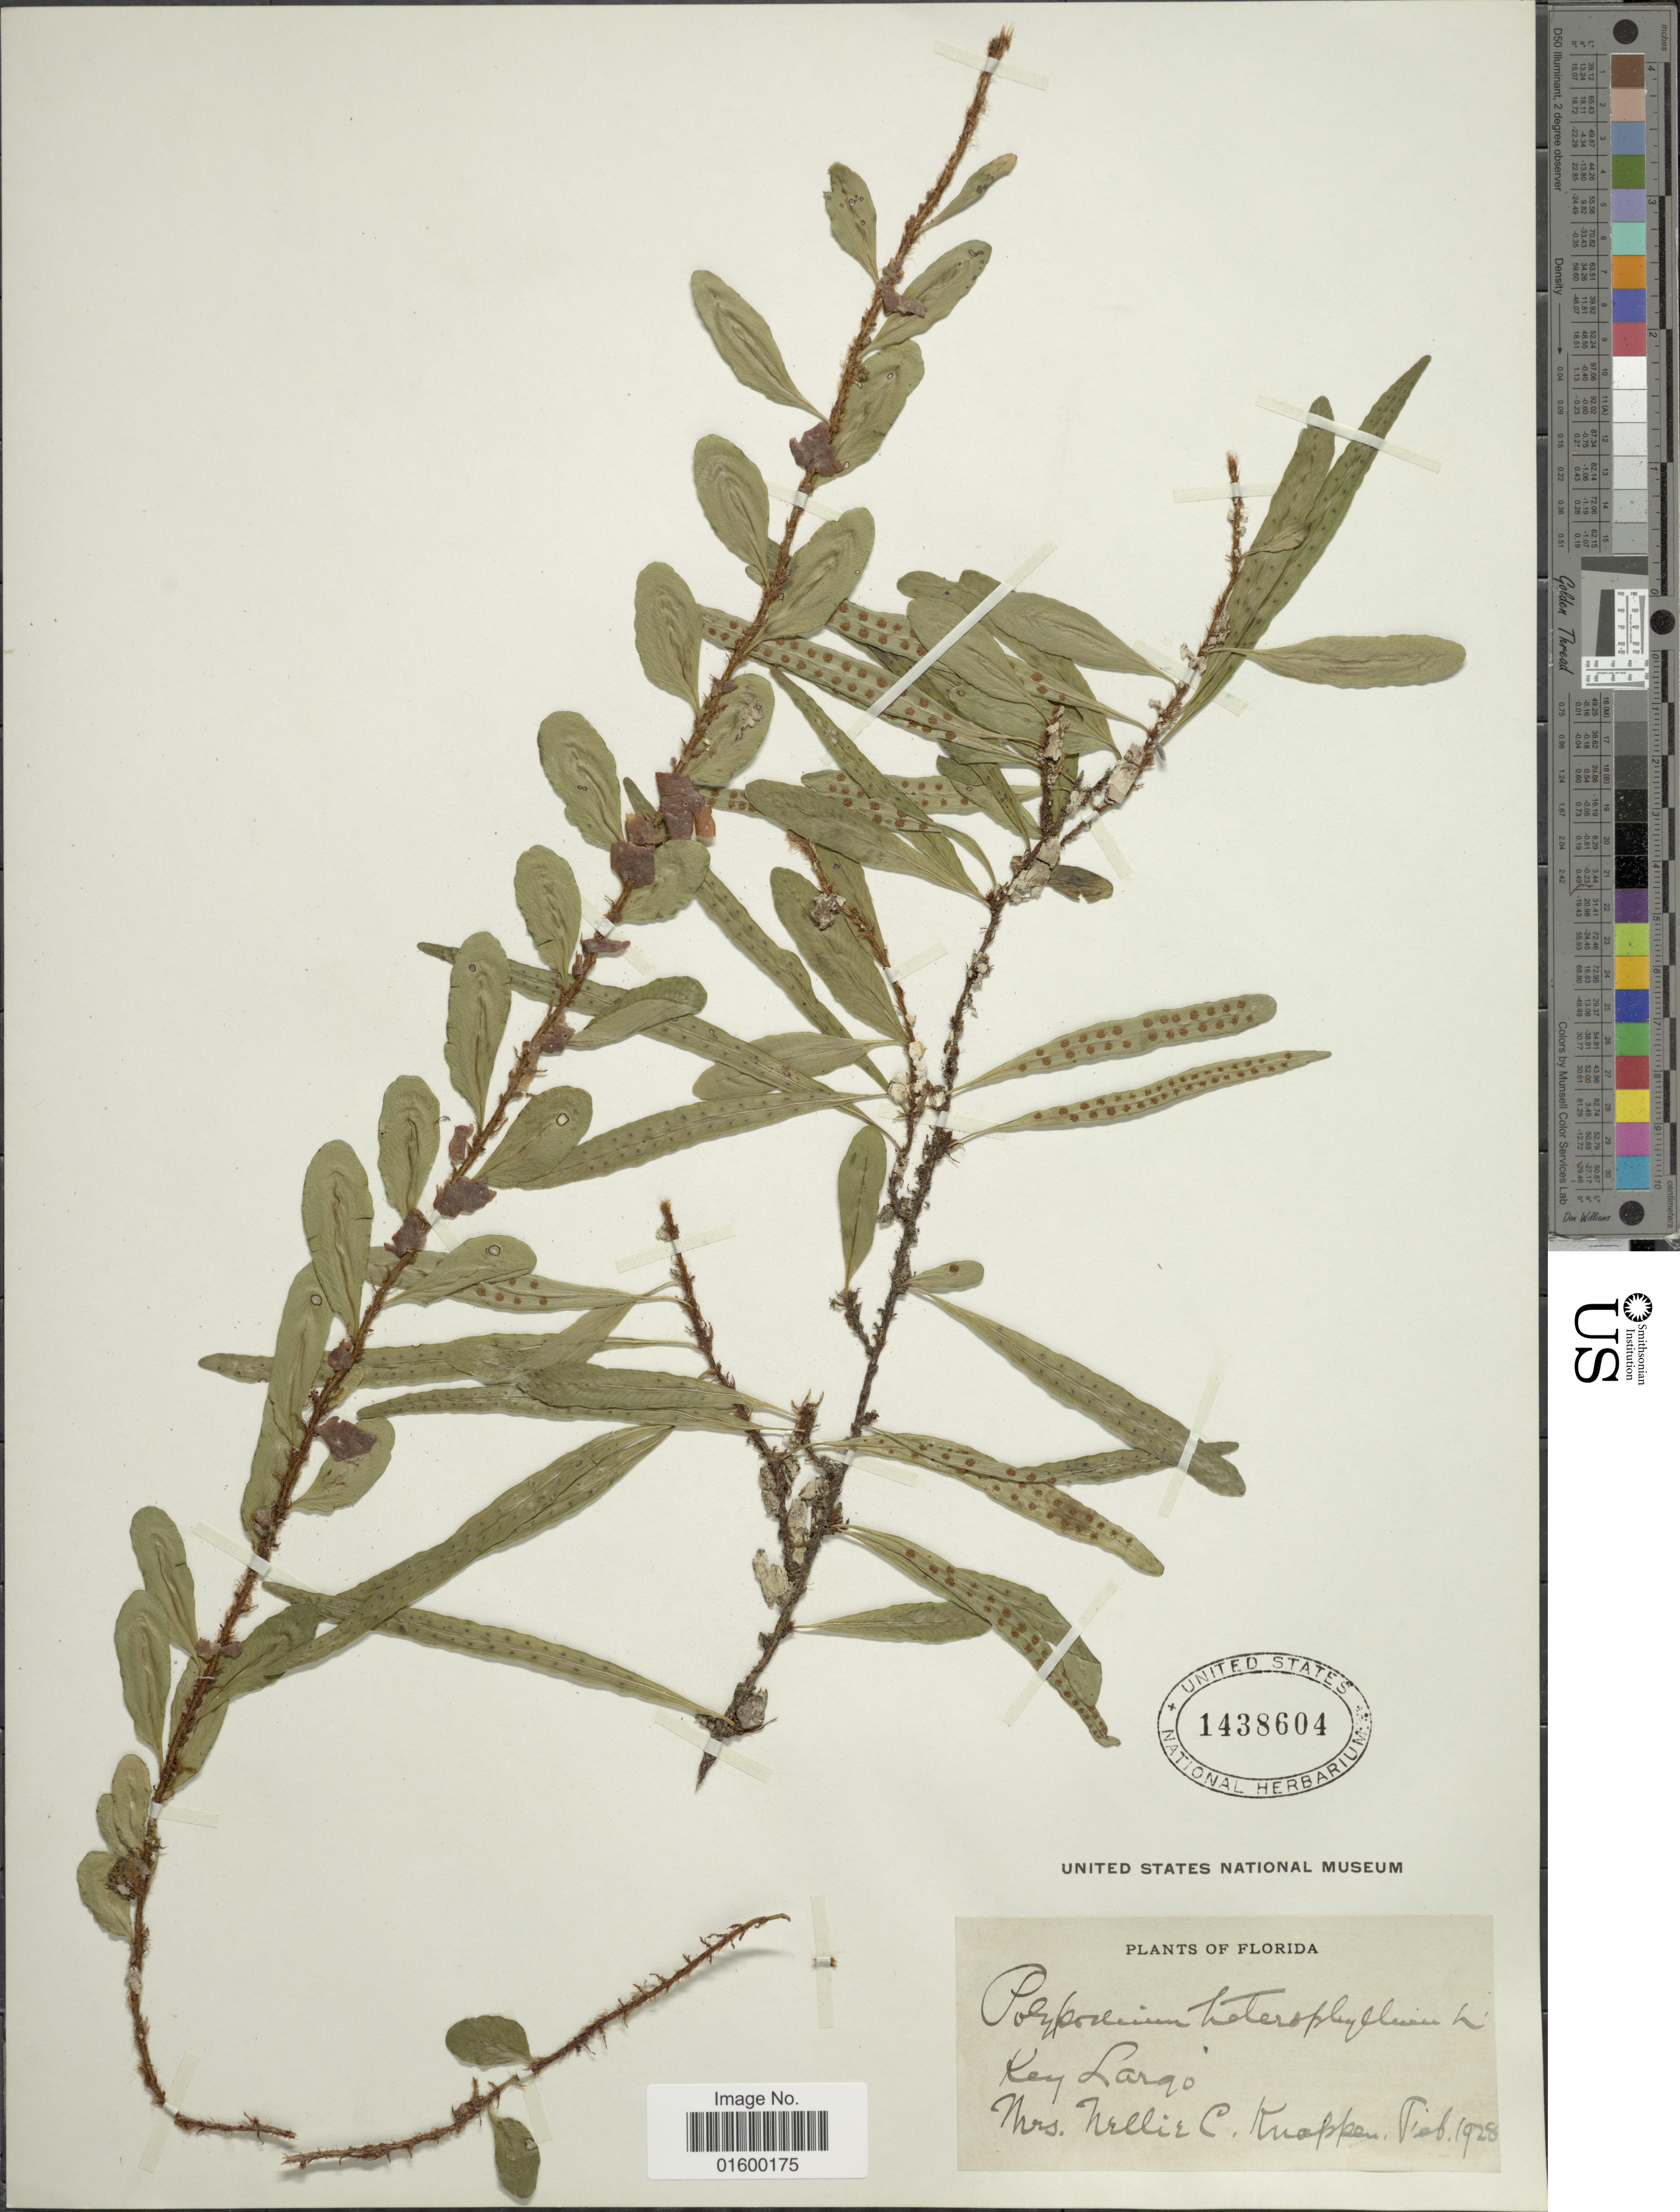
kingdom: Plantae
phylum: Tracheophyta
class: Polypodiopsida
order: Polypodiales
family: Polypodiaceae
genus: Microgramma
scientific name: Microgramma heterophylla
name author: (L.) Wherry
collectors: N. Knappen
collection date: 1928-02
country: United States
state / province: Florida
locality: Key Largo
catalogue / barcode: US 1438604